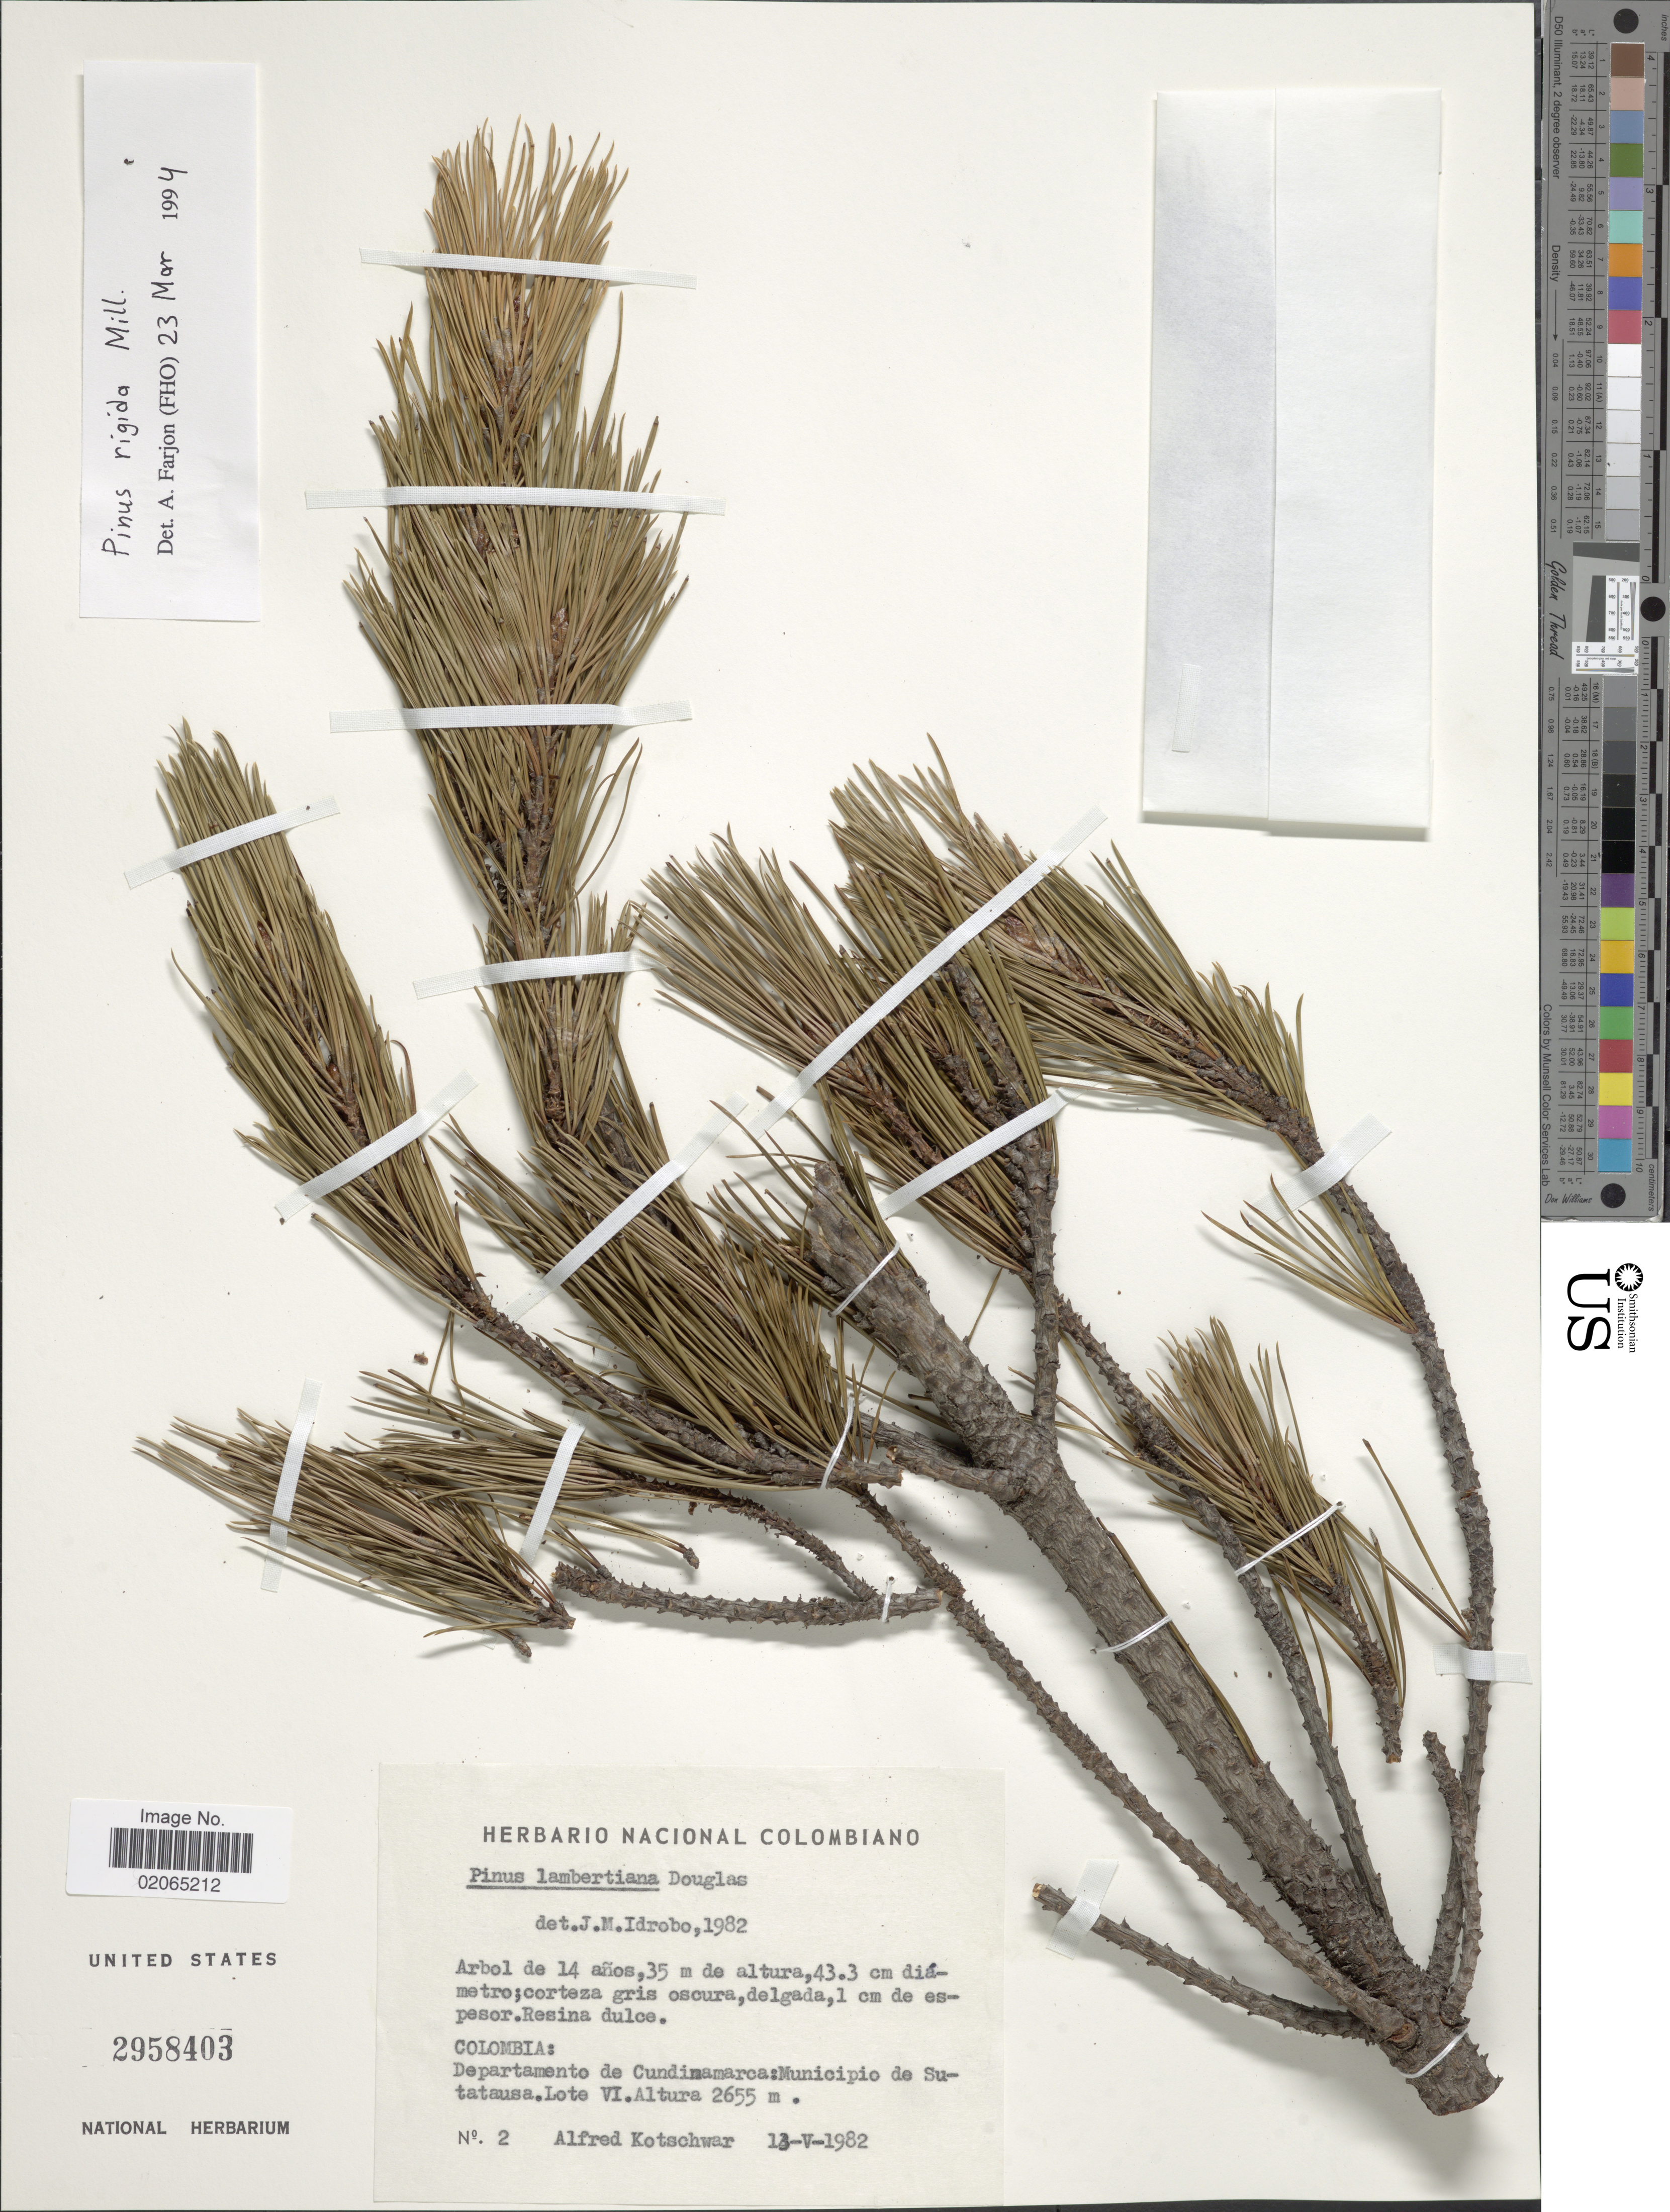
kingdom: Plantae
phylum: Tracheophyta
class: Pinopsida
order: Pinales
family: Pinaceae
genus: Pinus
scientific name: Pinus rigida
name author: Mill.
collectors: A. Kotschwar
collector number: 2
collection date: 1982-05-13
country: Colombia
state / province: Cundinamarca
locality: Municipio de Sutatausa. Lote VI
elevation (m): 2655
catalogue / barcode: US 2958403